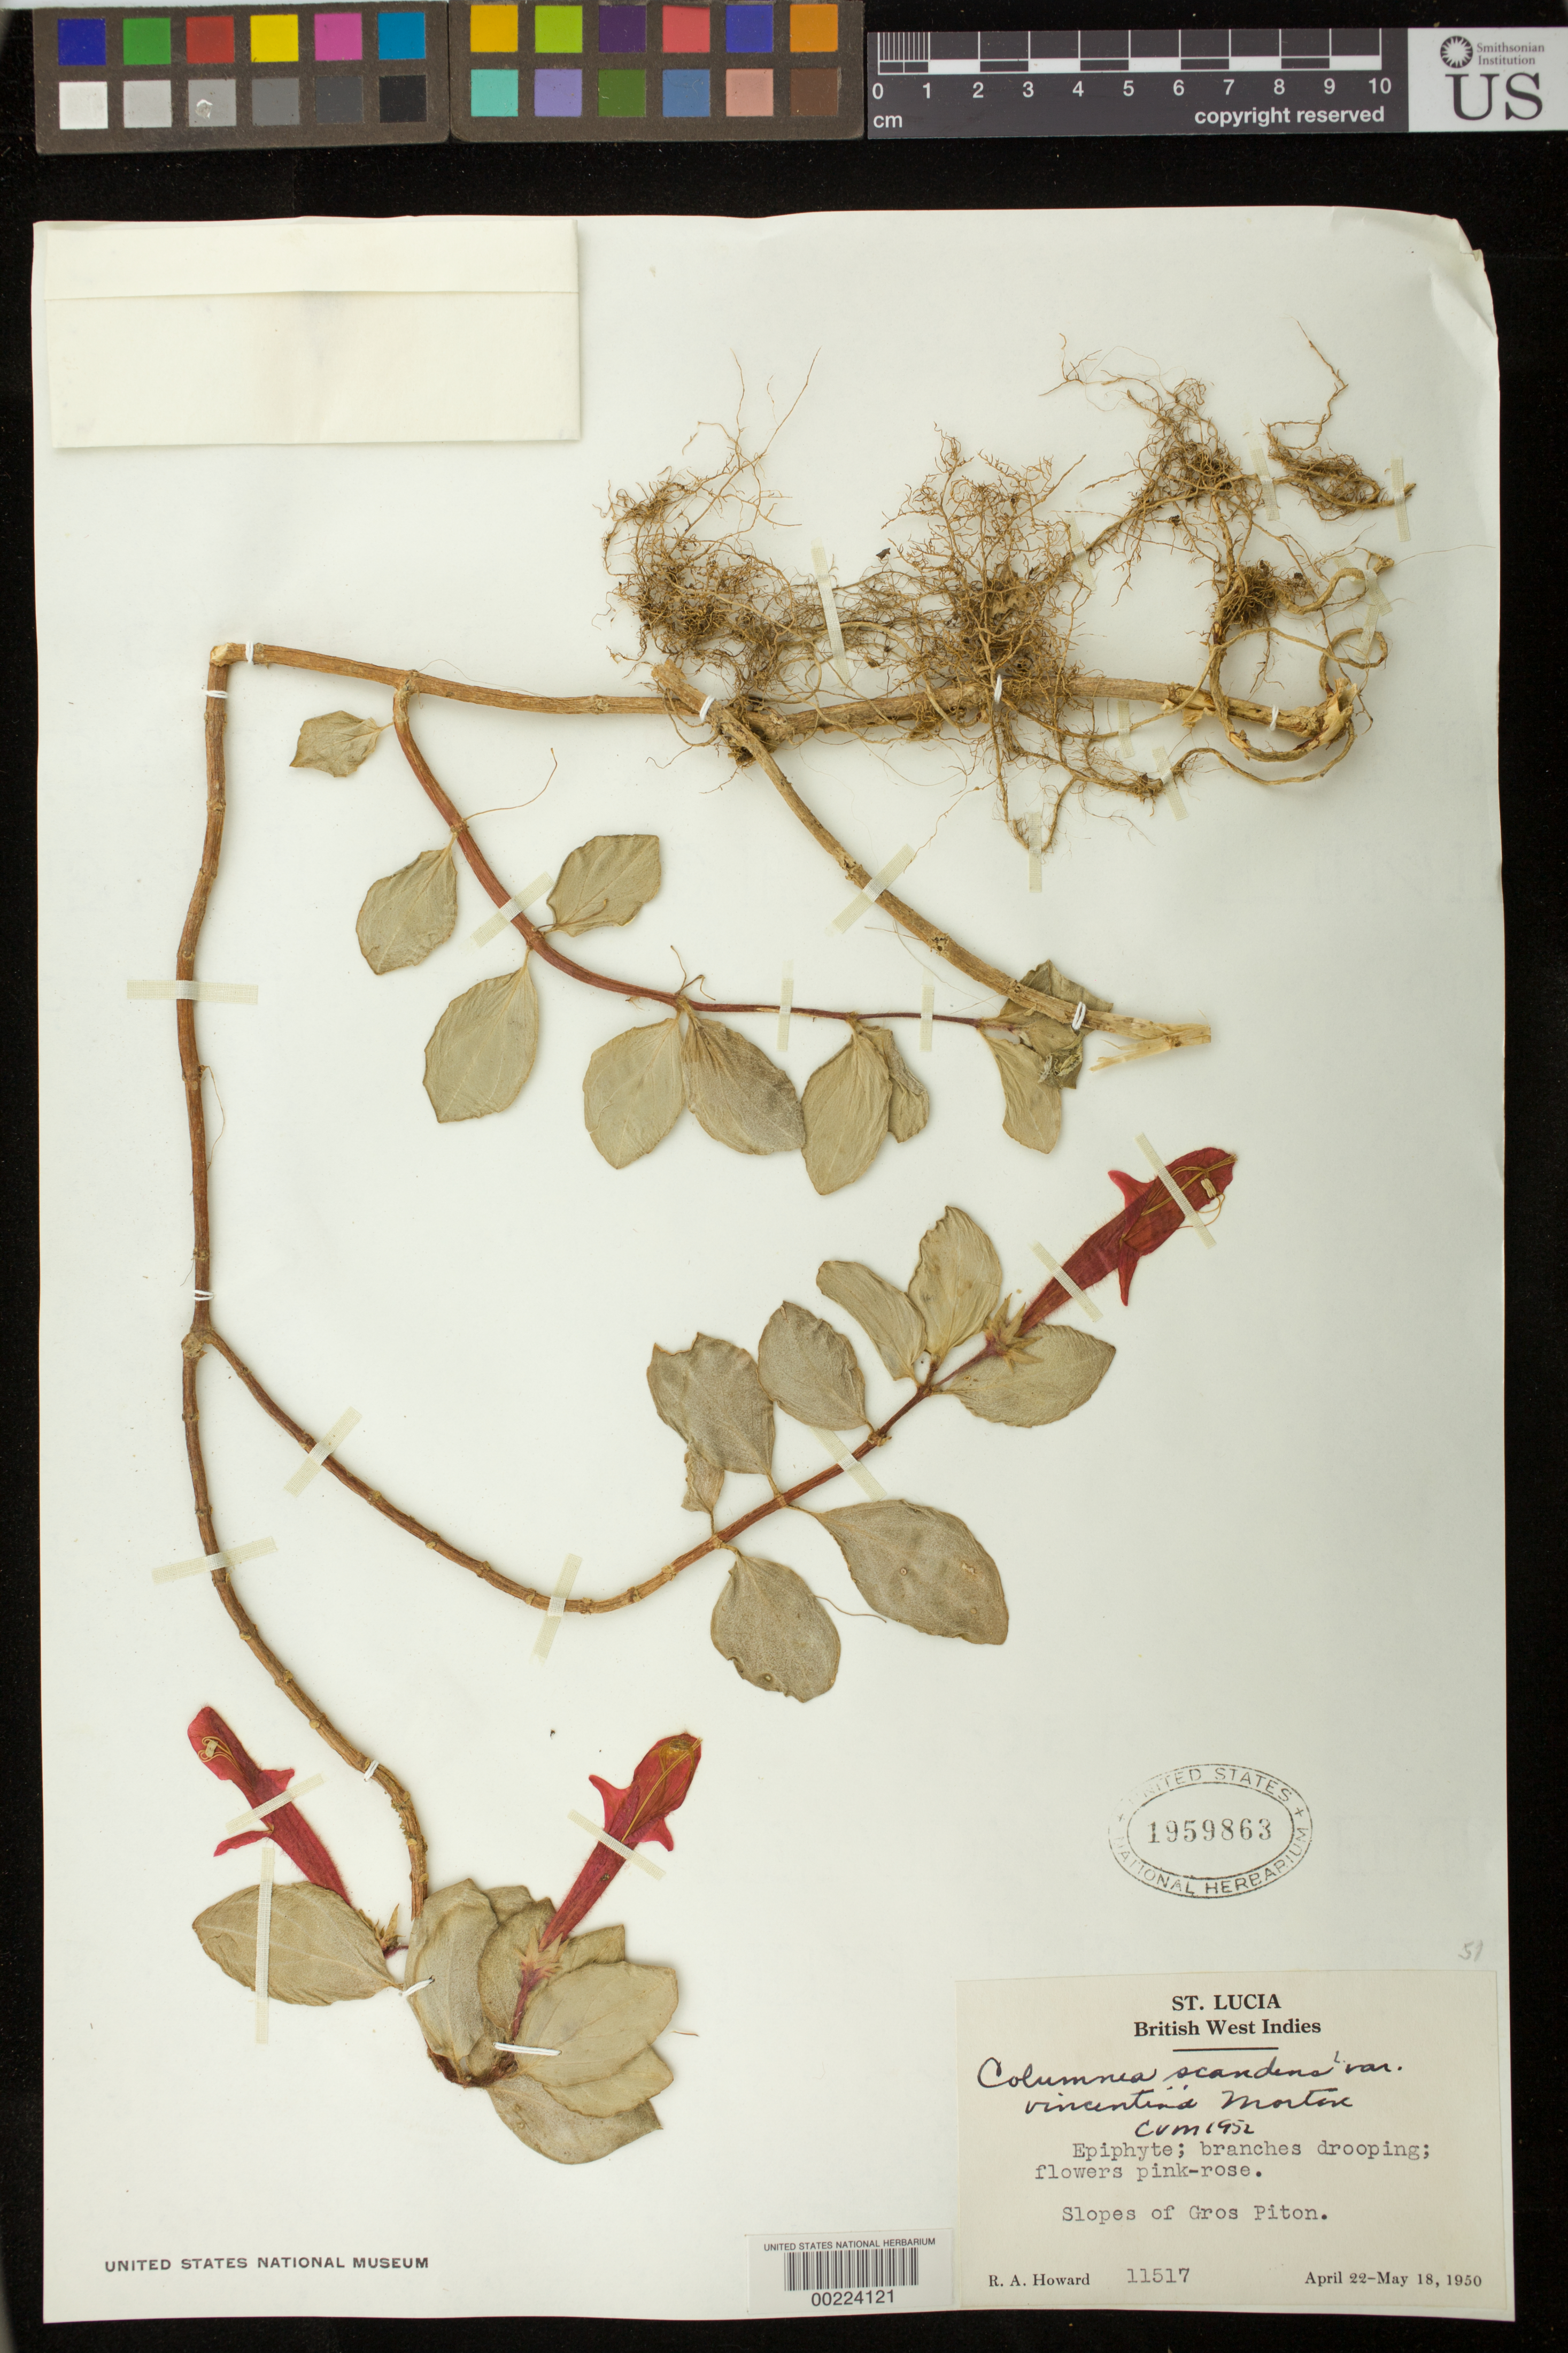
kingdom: Plantae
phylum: Tracheophyta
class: Magnoliopsida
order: Lamiales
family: Gesneriaceae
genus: Columnea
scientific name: Columnea scandens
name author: L.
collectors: R. A. Howard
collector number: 11517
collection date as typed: Apr-May 1950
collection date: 1950-04/1950-05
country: St. Lucia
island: St. Lucia I.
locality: Slopes of Gros Piton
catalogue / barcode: US 1959863